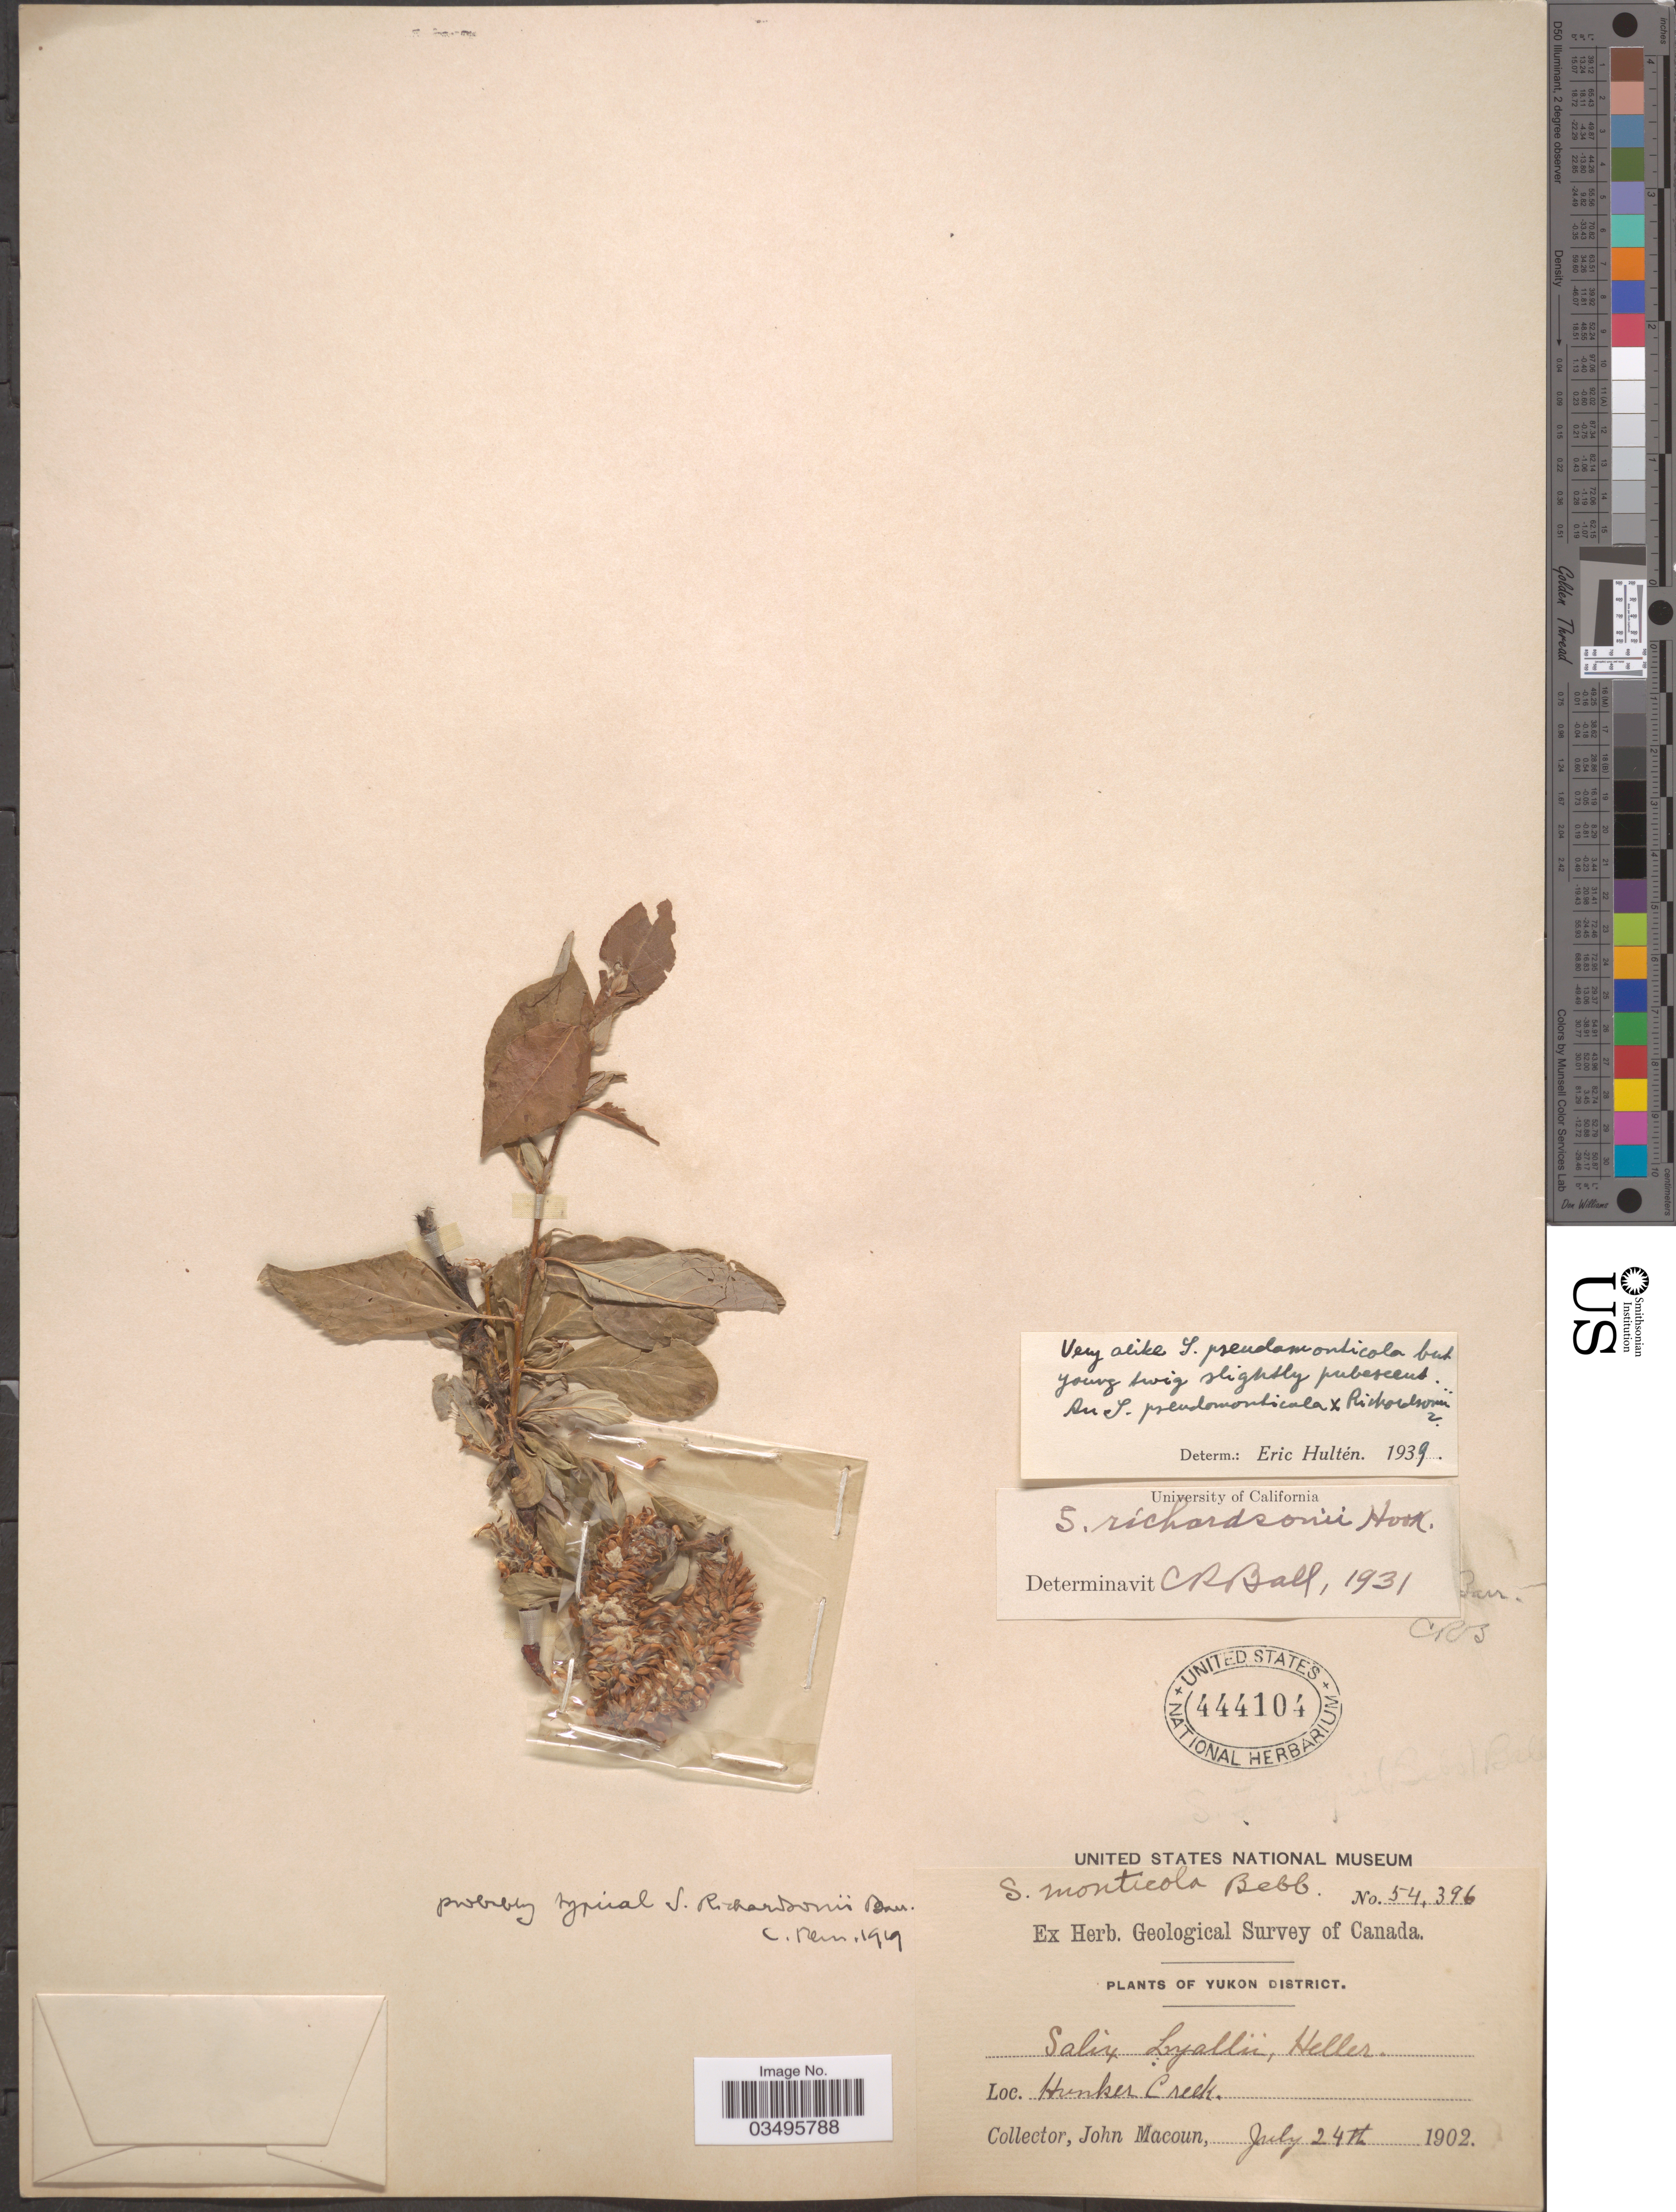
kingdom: Plantae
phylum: Tracheophyta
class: Magnoliopsida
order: Malpighiales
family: Salicaceae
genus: Salix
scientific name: Salix barclayi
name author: Andersson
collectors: J. Macoun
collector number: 54396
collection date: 1902-07-24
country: Canada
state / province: Yukon Territory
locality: Yukon District. Hunker Creek.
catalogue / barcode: US 444104